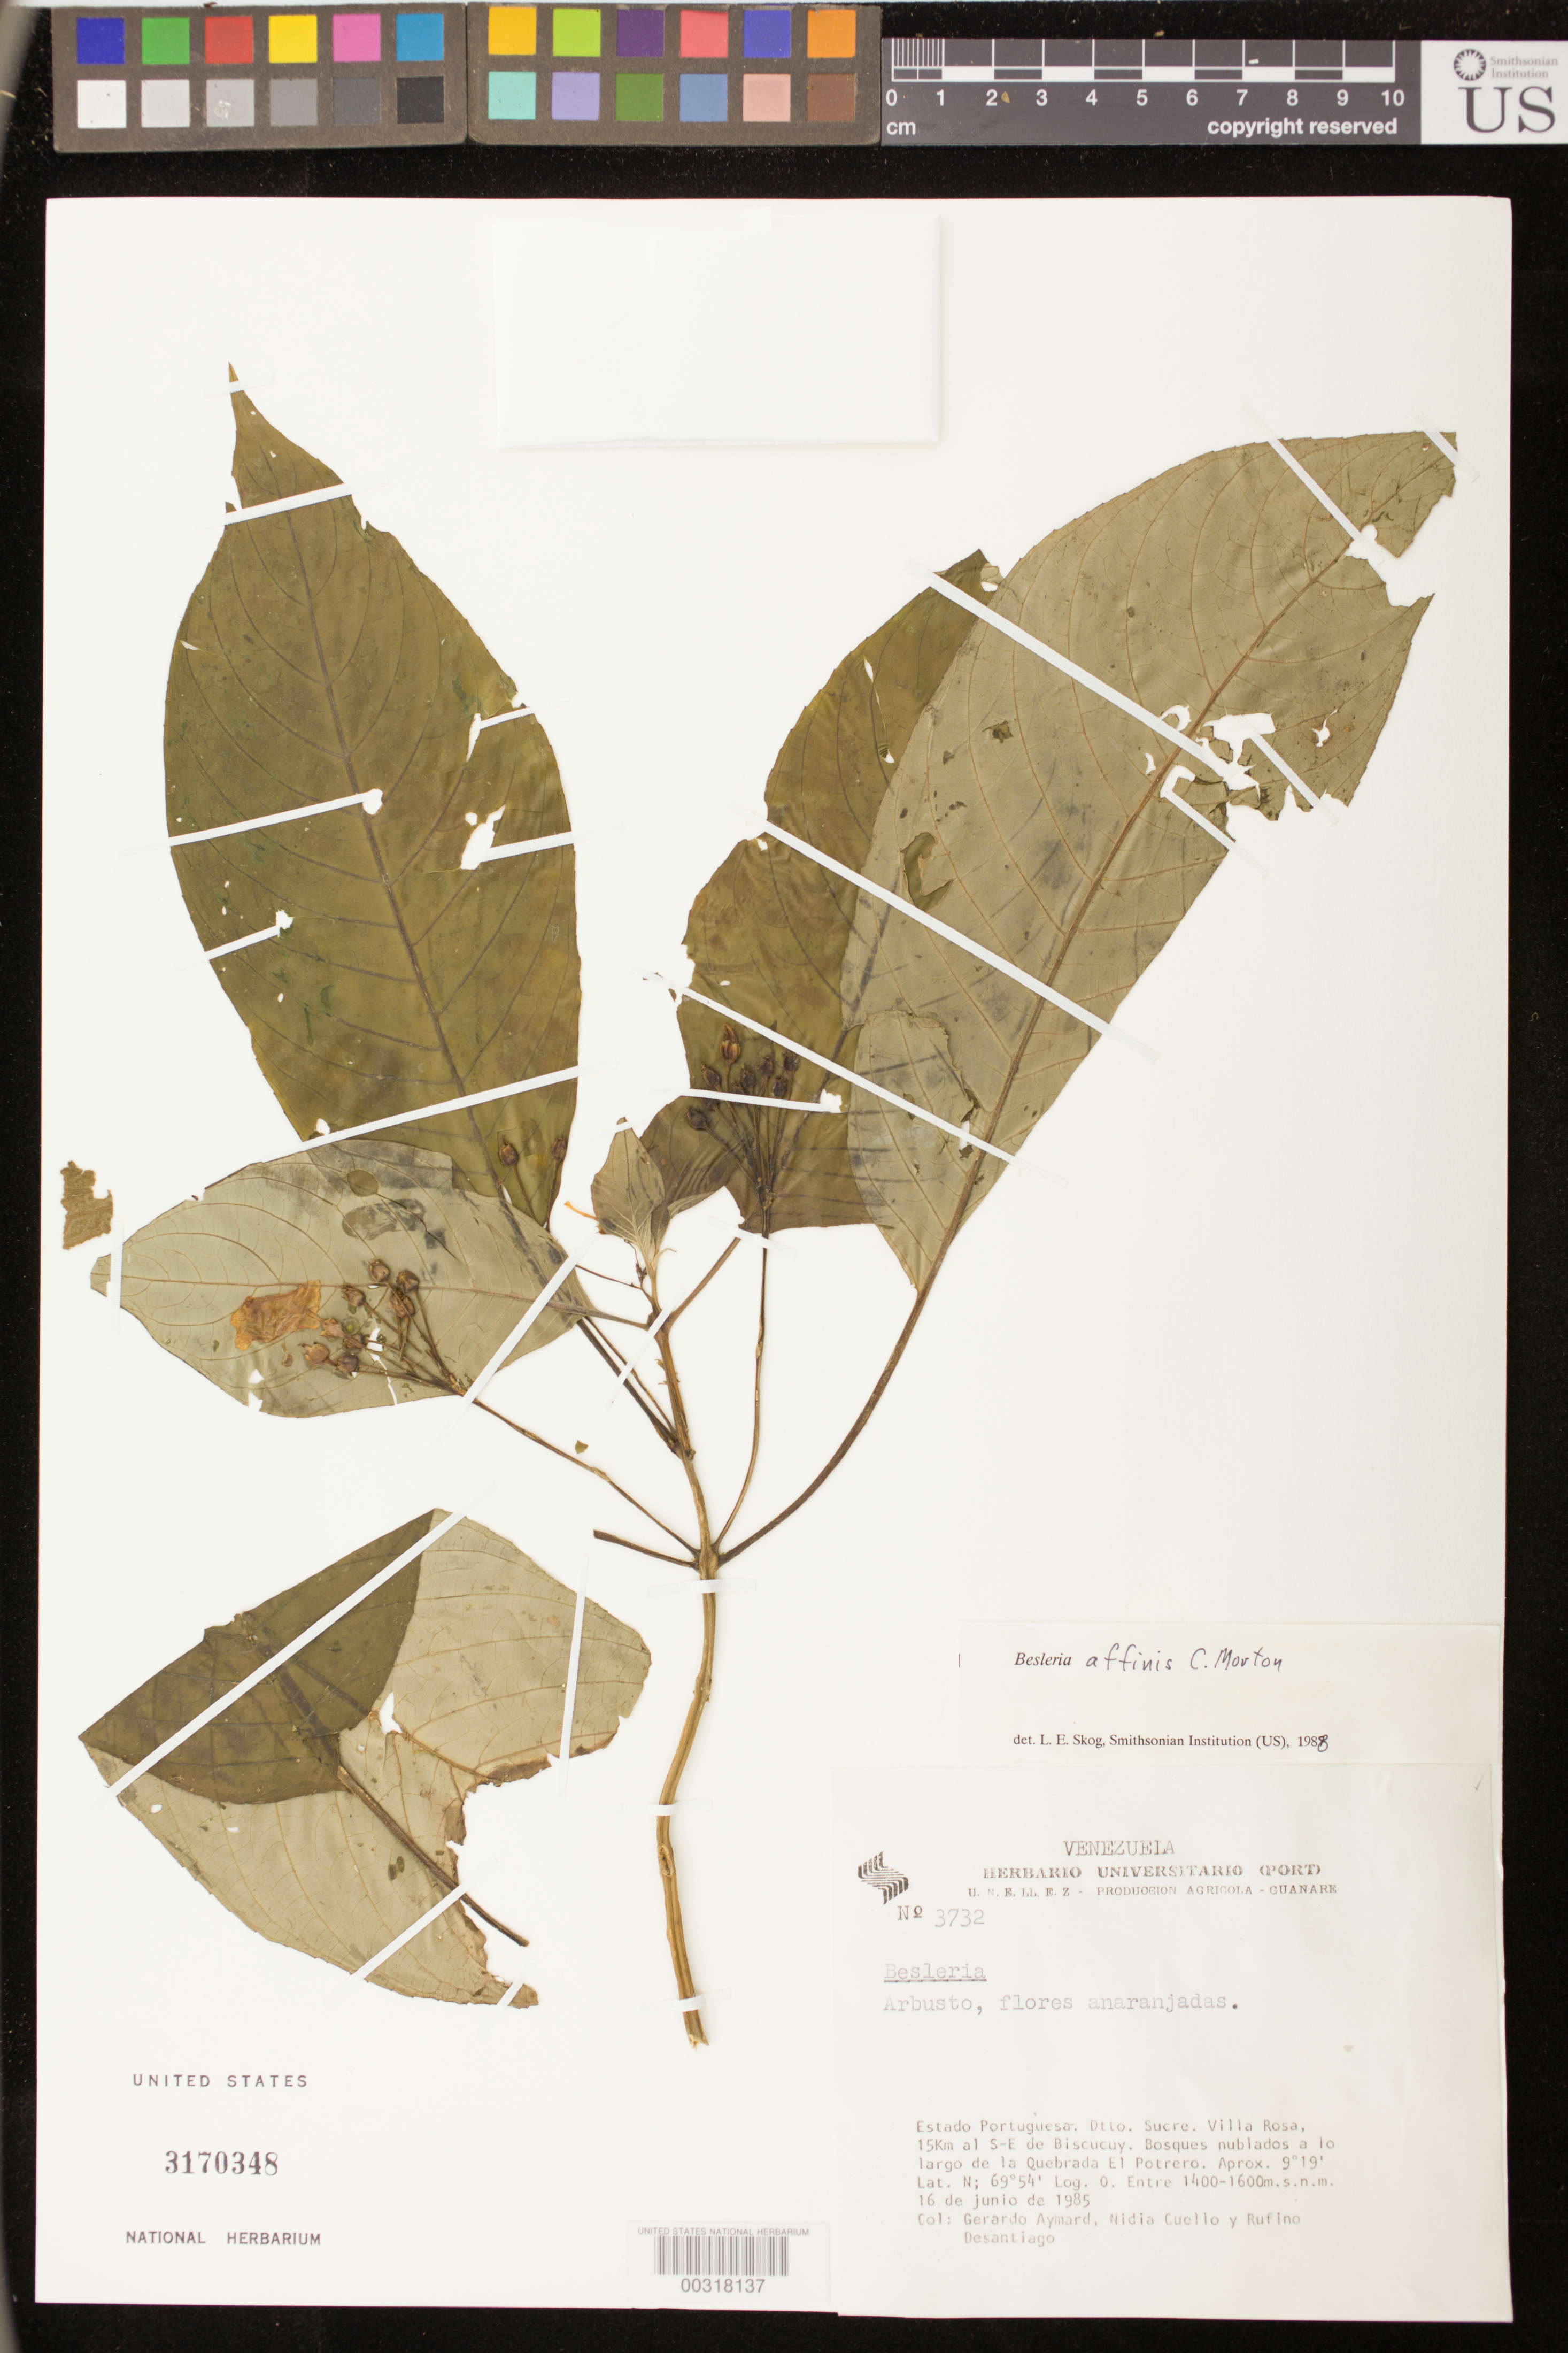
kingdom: Plantae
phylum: Tracheophyta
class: Magnoliopsida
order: Lamiales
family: Gesneriaceae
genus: Besleria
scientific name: Besleria affinis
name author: C.V. Morton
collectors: G. A. Aymard, N. L. Cuello & R. Desantiago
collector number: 3732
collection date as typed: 16 Jun 1985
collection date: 1985-06-16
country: Venezuela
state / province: Portuguesa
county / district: Sucre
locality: Caserío Villa Rosa, 20 km E Biscucuy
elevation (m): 1400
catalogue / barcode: US 3170348